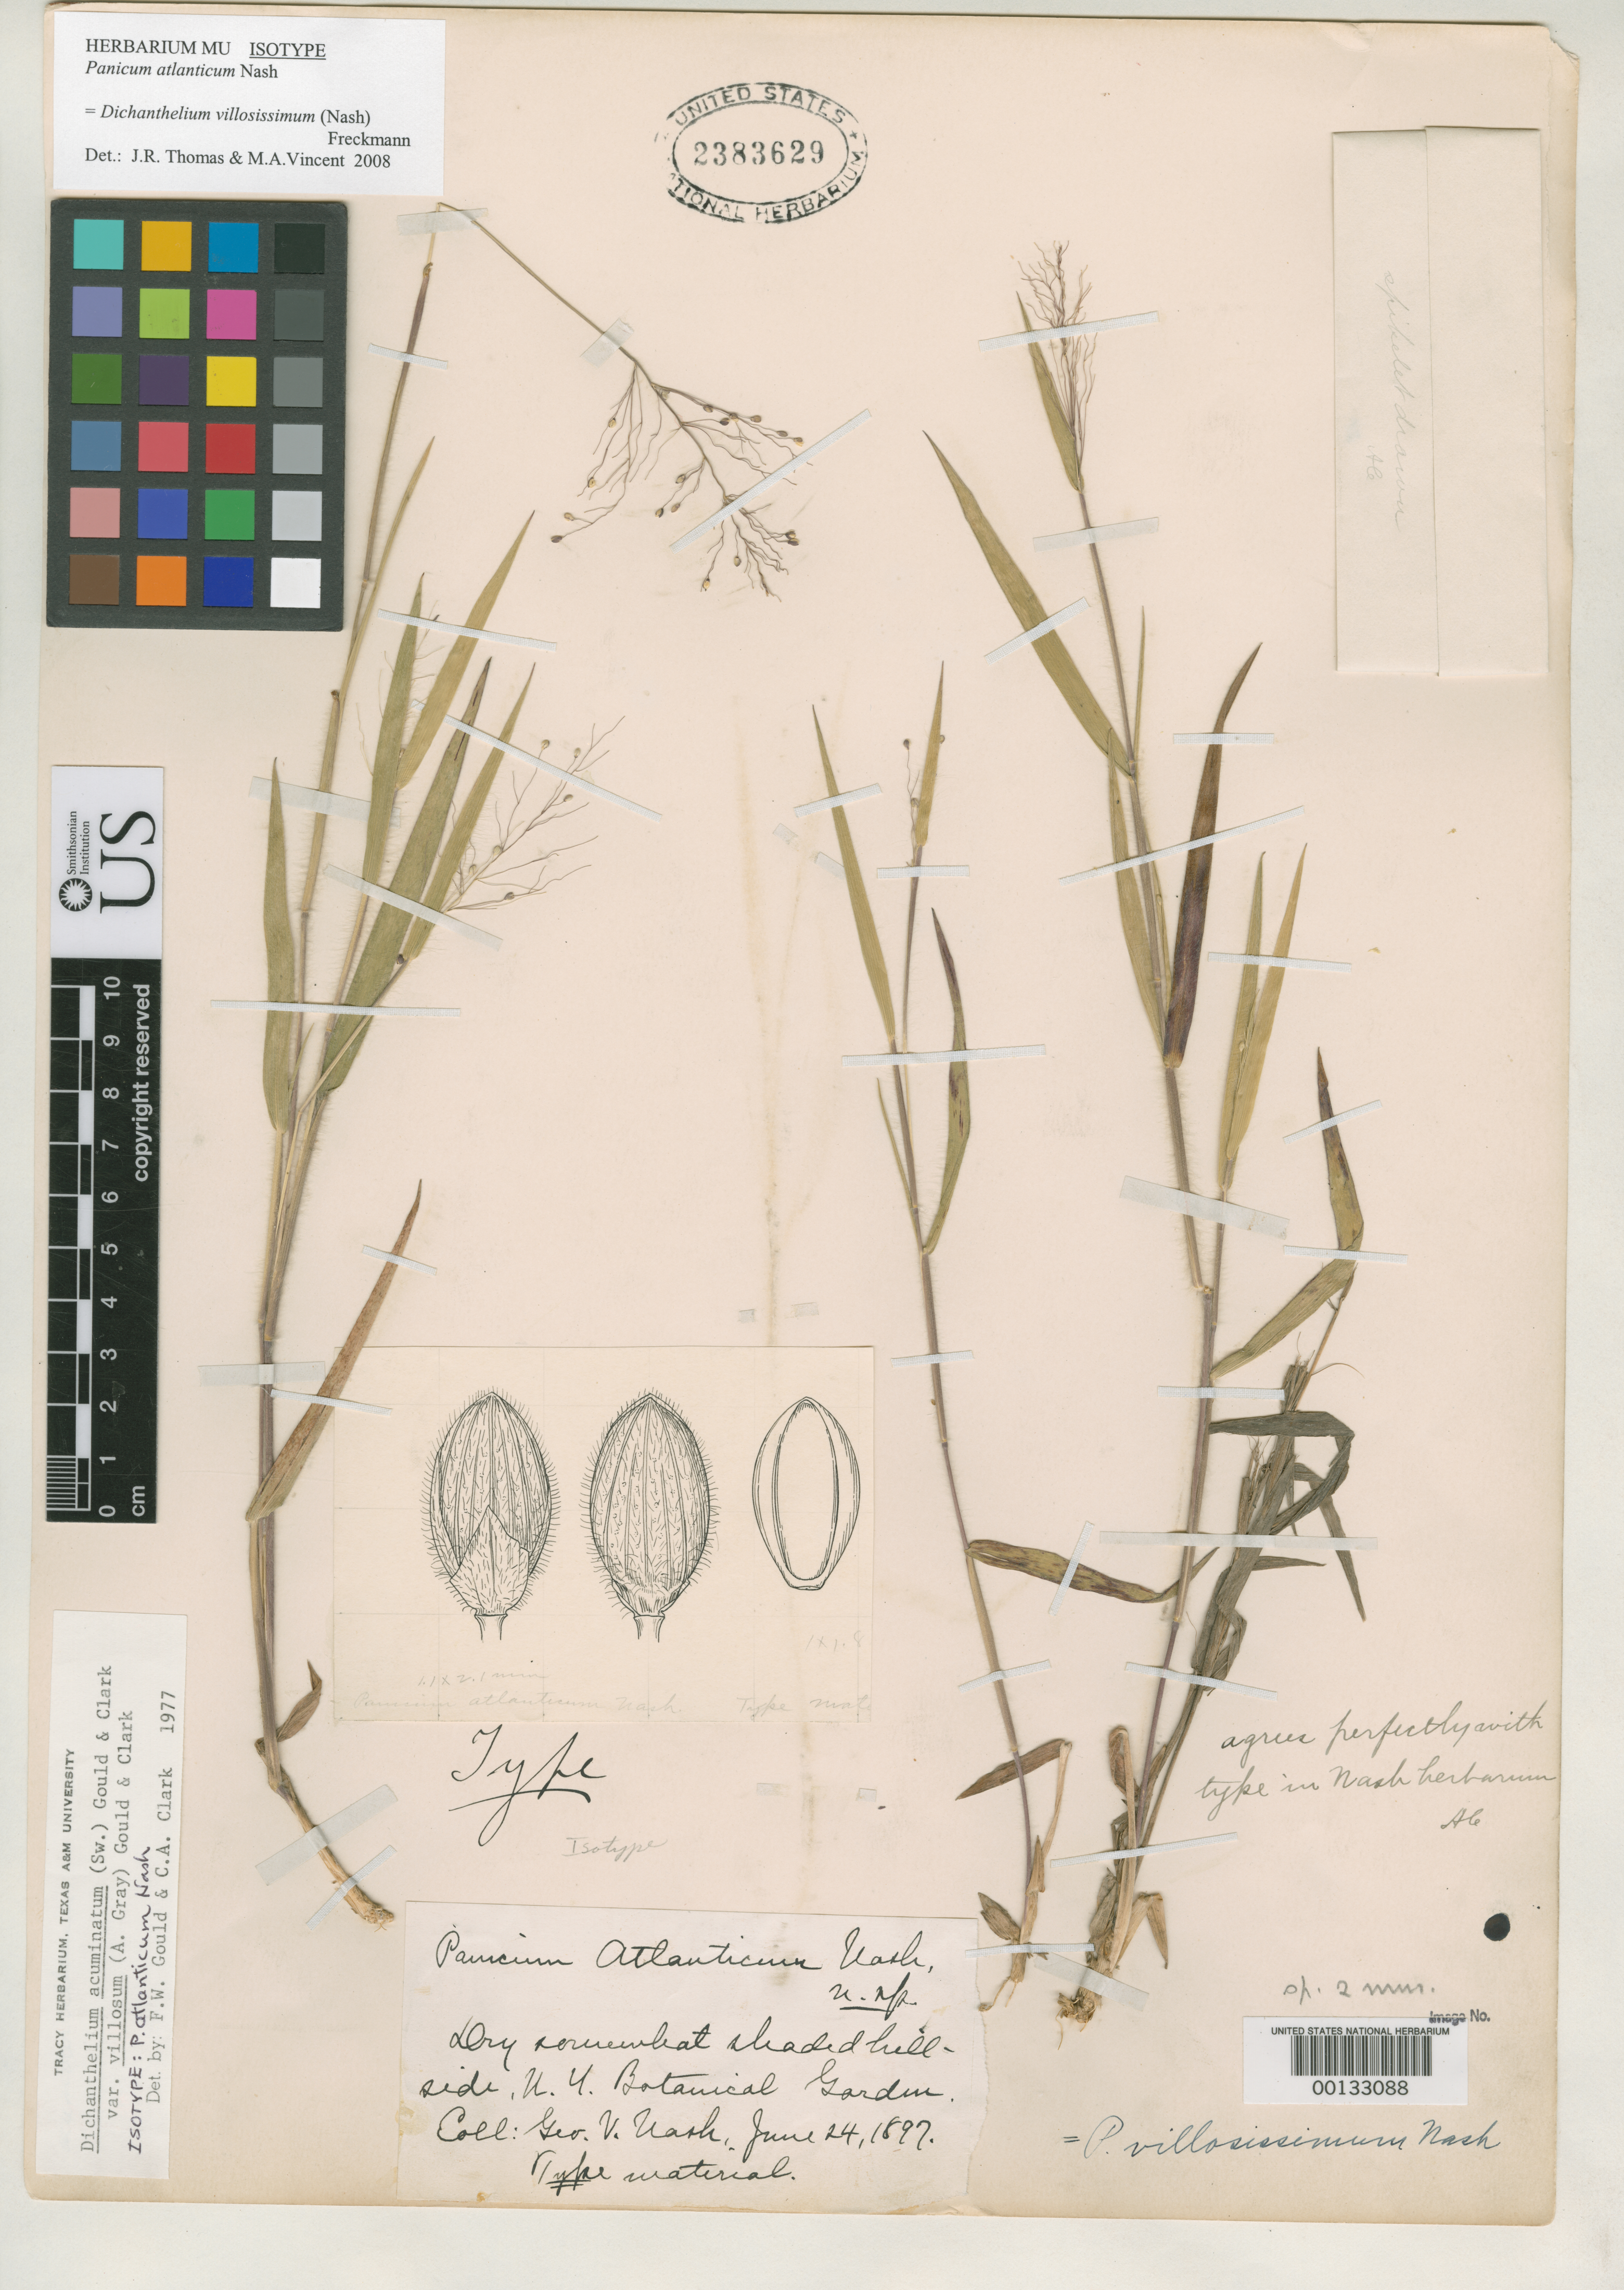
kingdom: Plantae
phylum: Tracheophyta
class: Liliopsida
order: Poales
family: Poaceae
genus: Panicum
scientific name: Panicum atlanticum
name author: Nash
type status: Isotype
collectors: G. V. Nash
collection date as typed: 24 Jun 1897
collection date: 1897-06-24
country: United States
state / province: New York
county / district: Kings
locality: New York Botanical Garden, Brooklyn.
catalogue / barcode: US 2383629